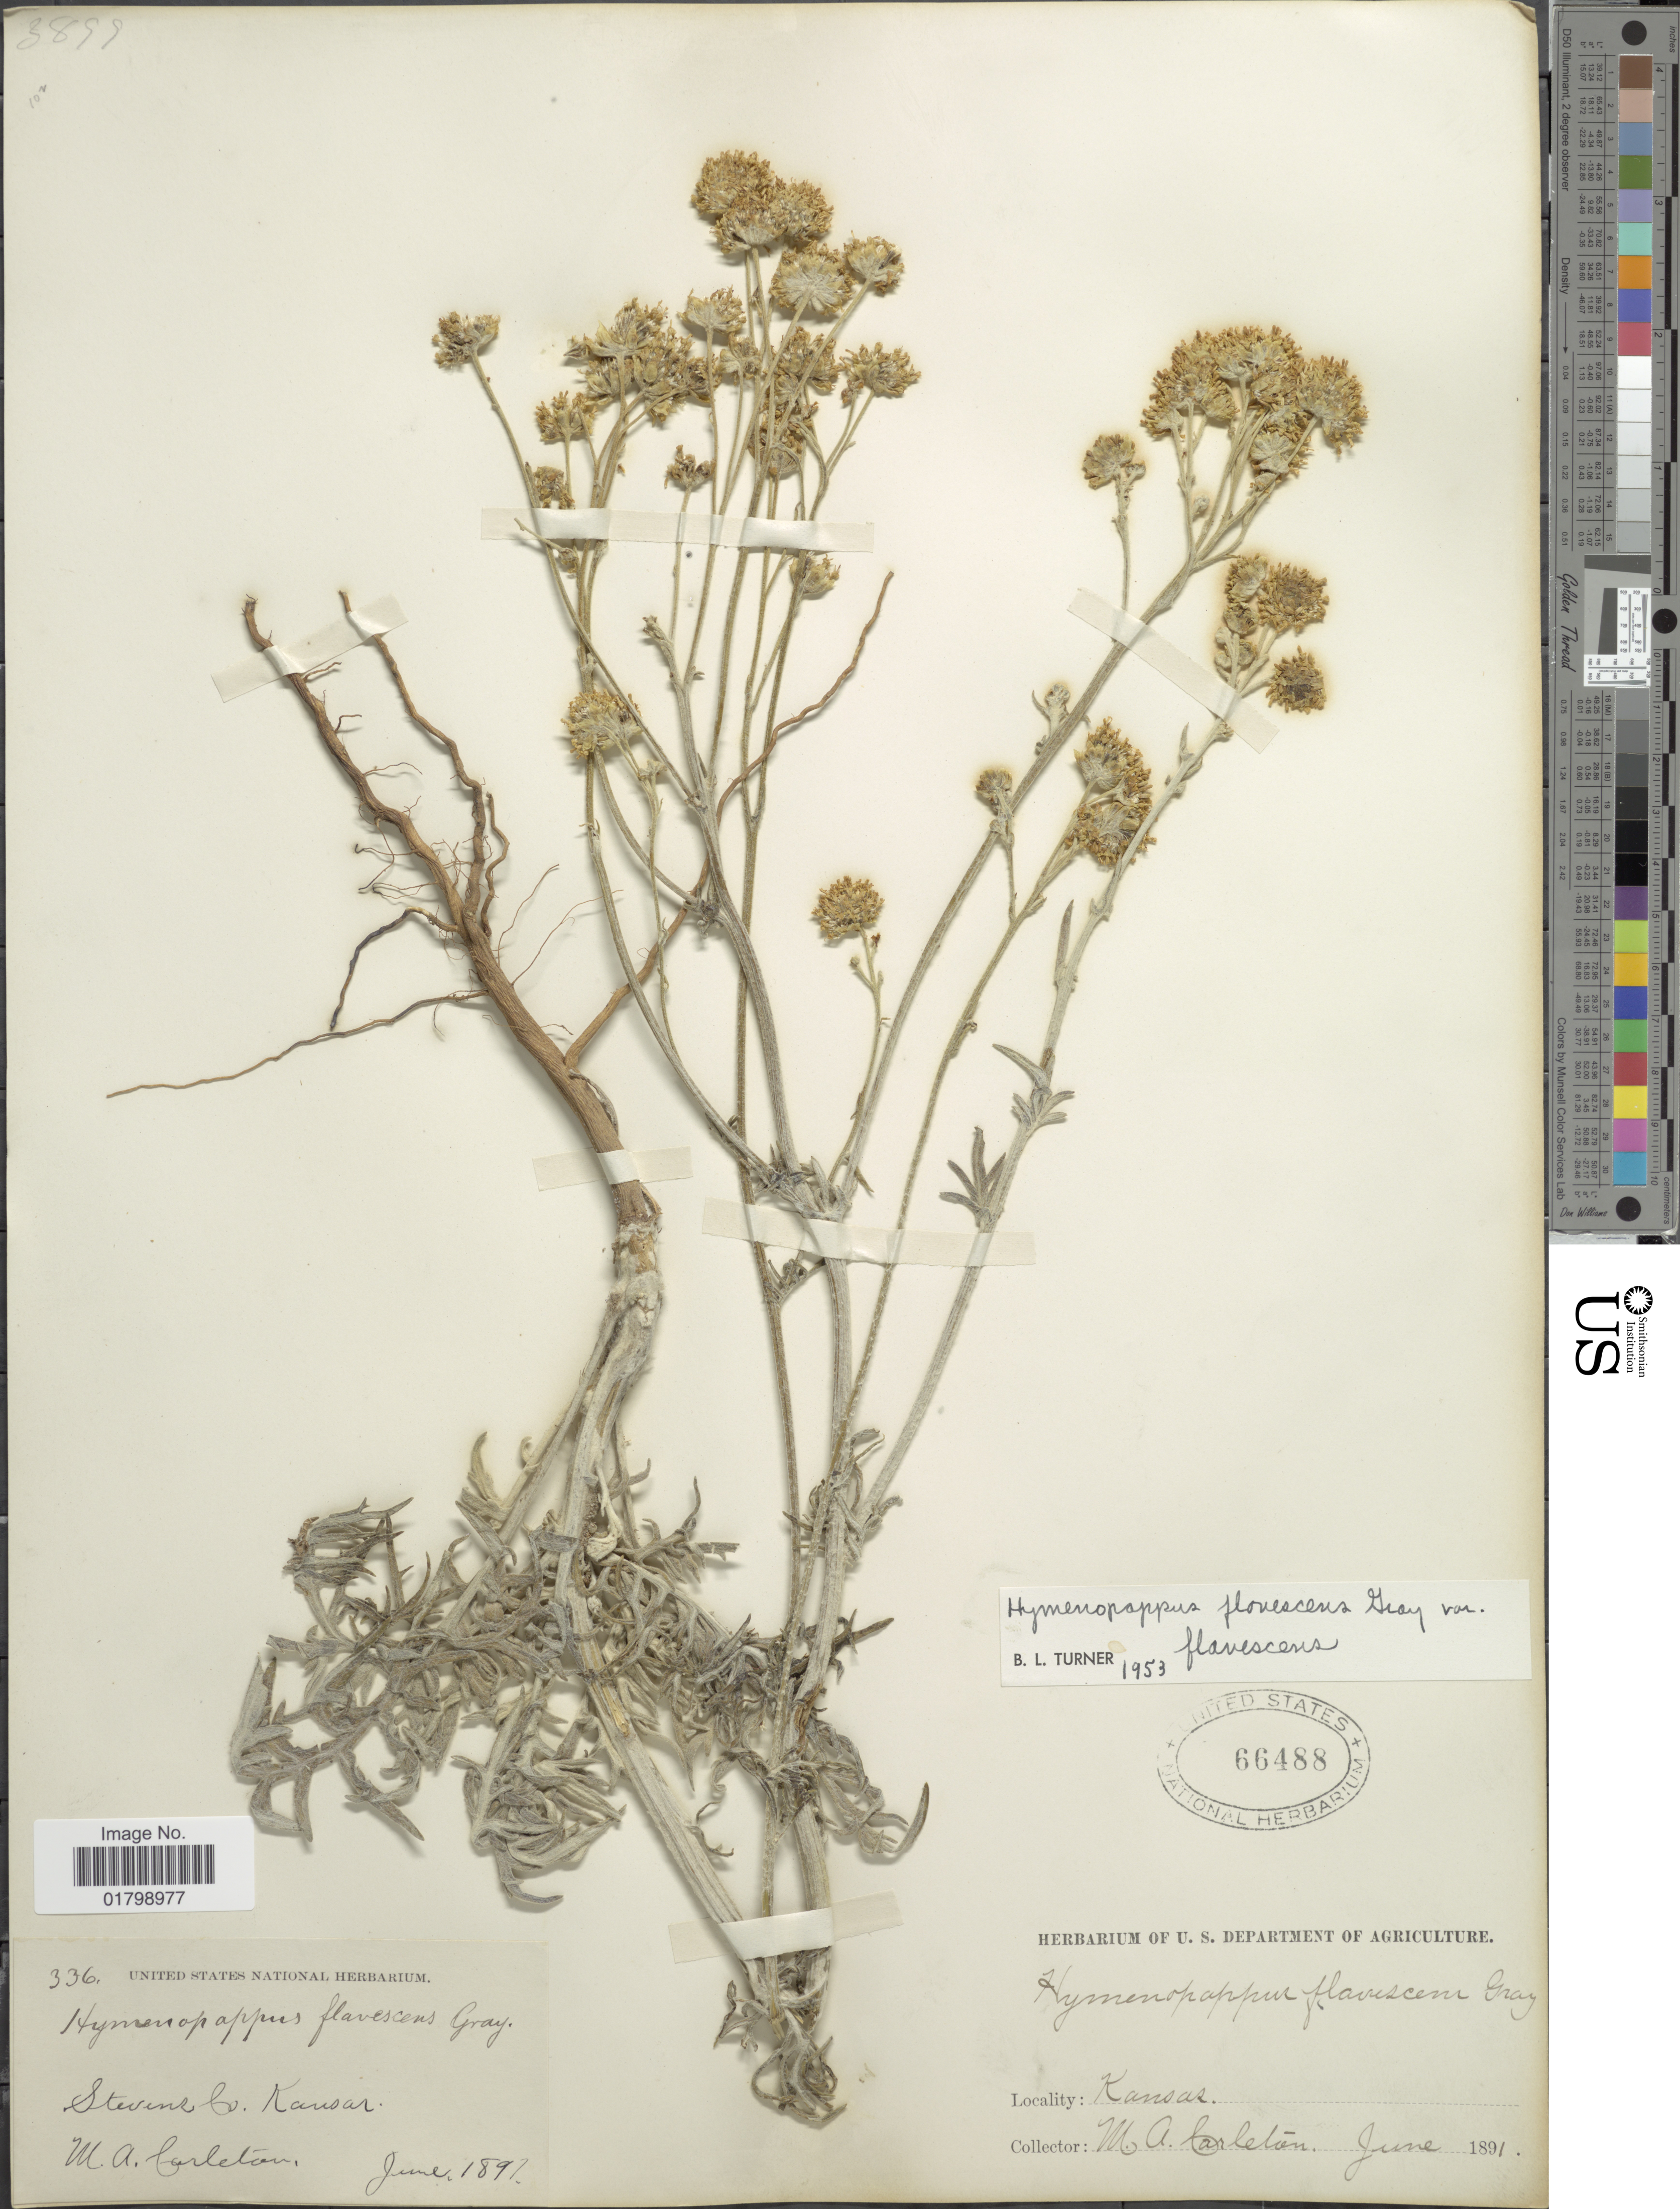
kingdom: Plantae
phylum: Tracheophyta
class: Magnoliopsida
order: Asterales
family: Asteraceae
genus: Hymenopappus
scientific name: Hymenopappus flavescens var. flavescens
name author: A. Gray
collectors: M. A. Carleton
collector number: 336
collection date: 1891-06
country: United States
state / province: Kansas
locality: Stevens Co.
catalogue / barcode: US 66488